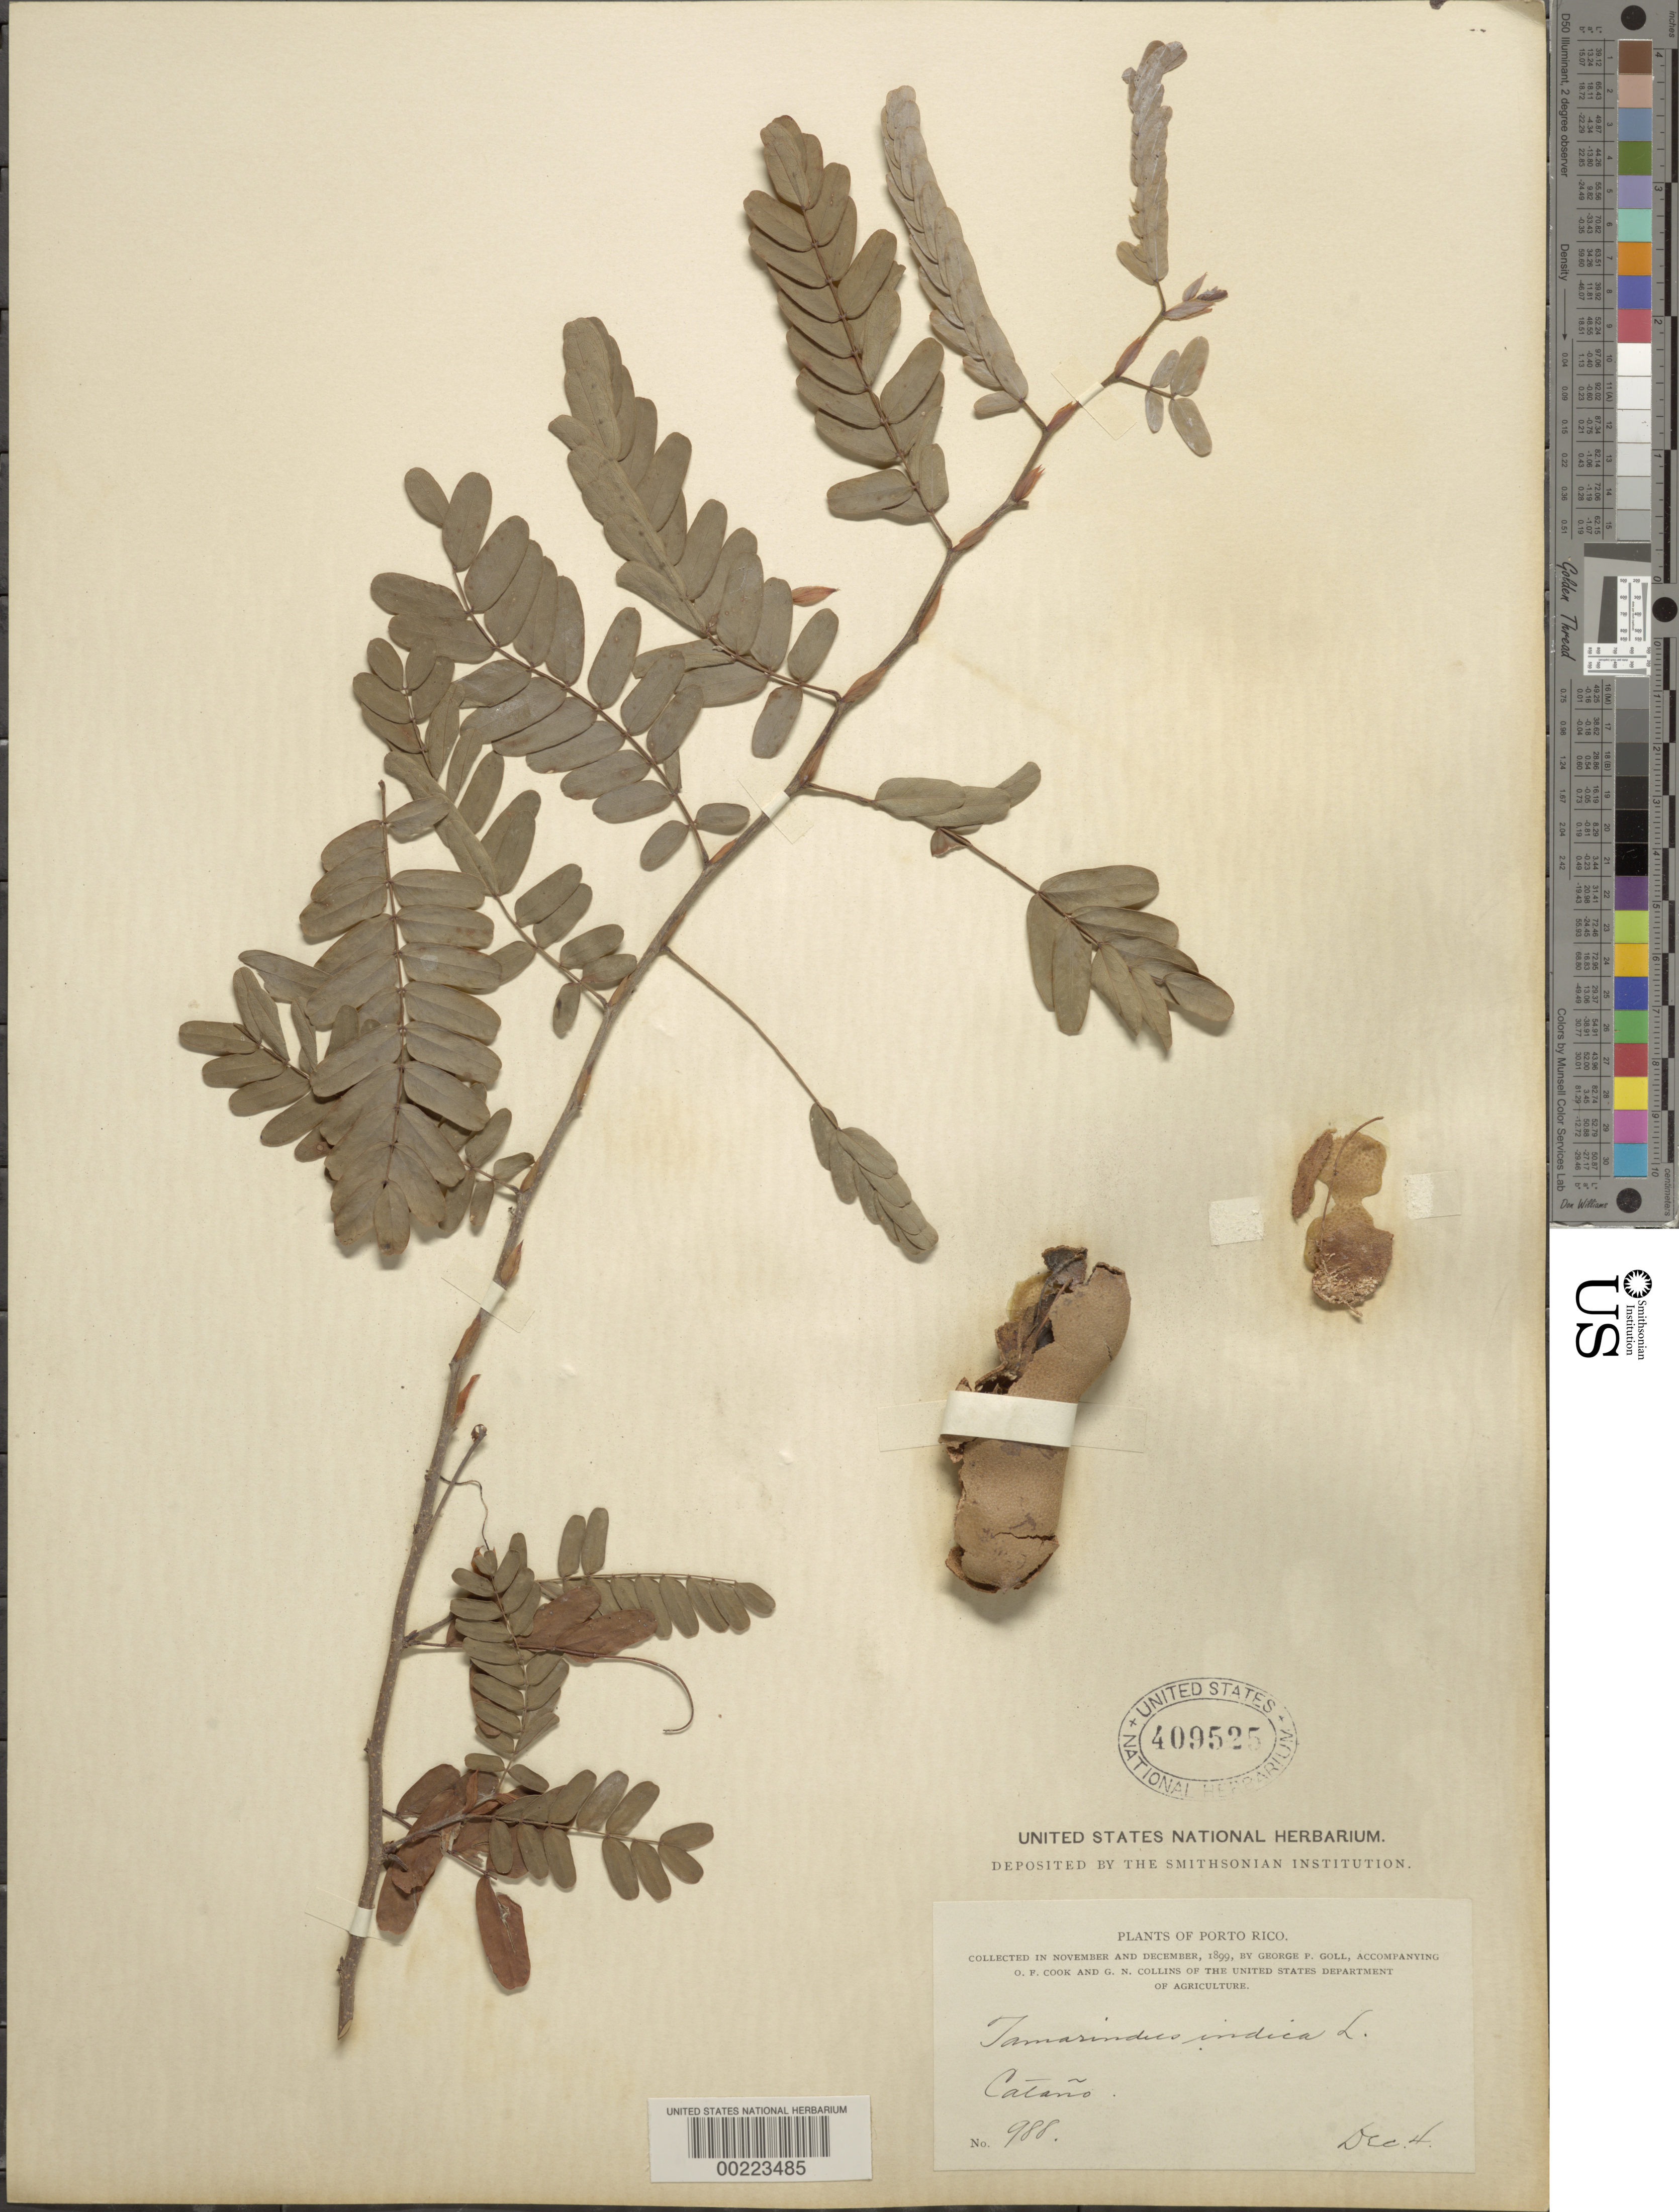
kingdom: Plantae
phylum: Tracheophyta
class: Magnoliopsida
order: Fabales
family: Fabaceae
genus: Tamarindus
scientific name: Tamarindus indica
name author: L.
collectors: G. Goll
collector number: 988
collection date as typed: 04 Dec 1899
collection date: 1899-12-04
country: Puerto Rico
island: Greater Antilles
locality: Catano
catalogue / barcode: US 409525